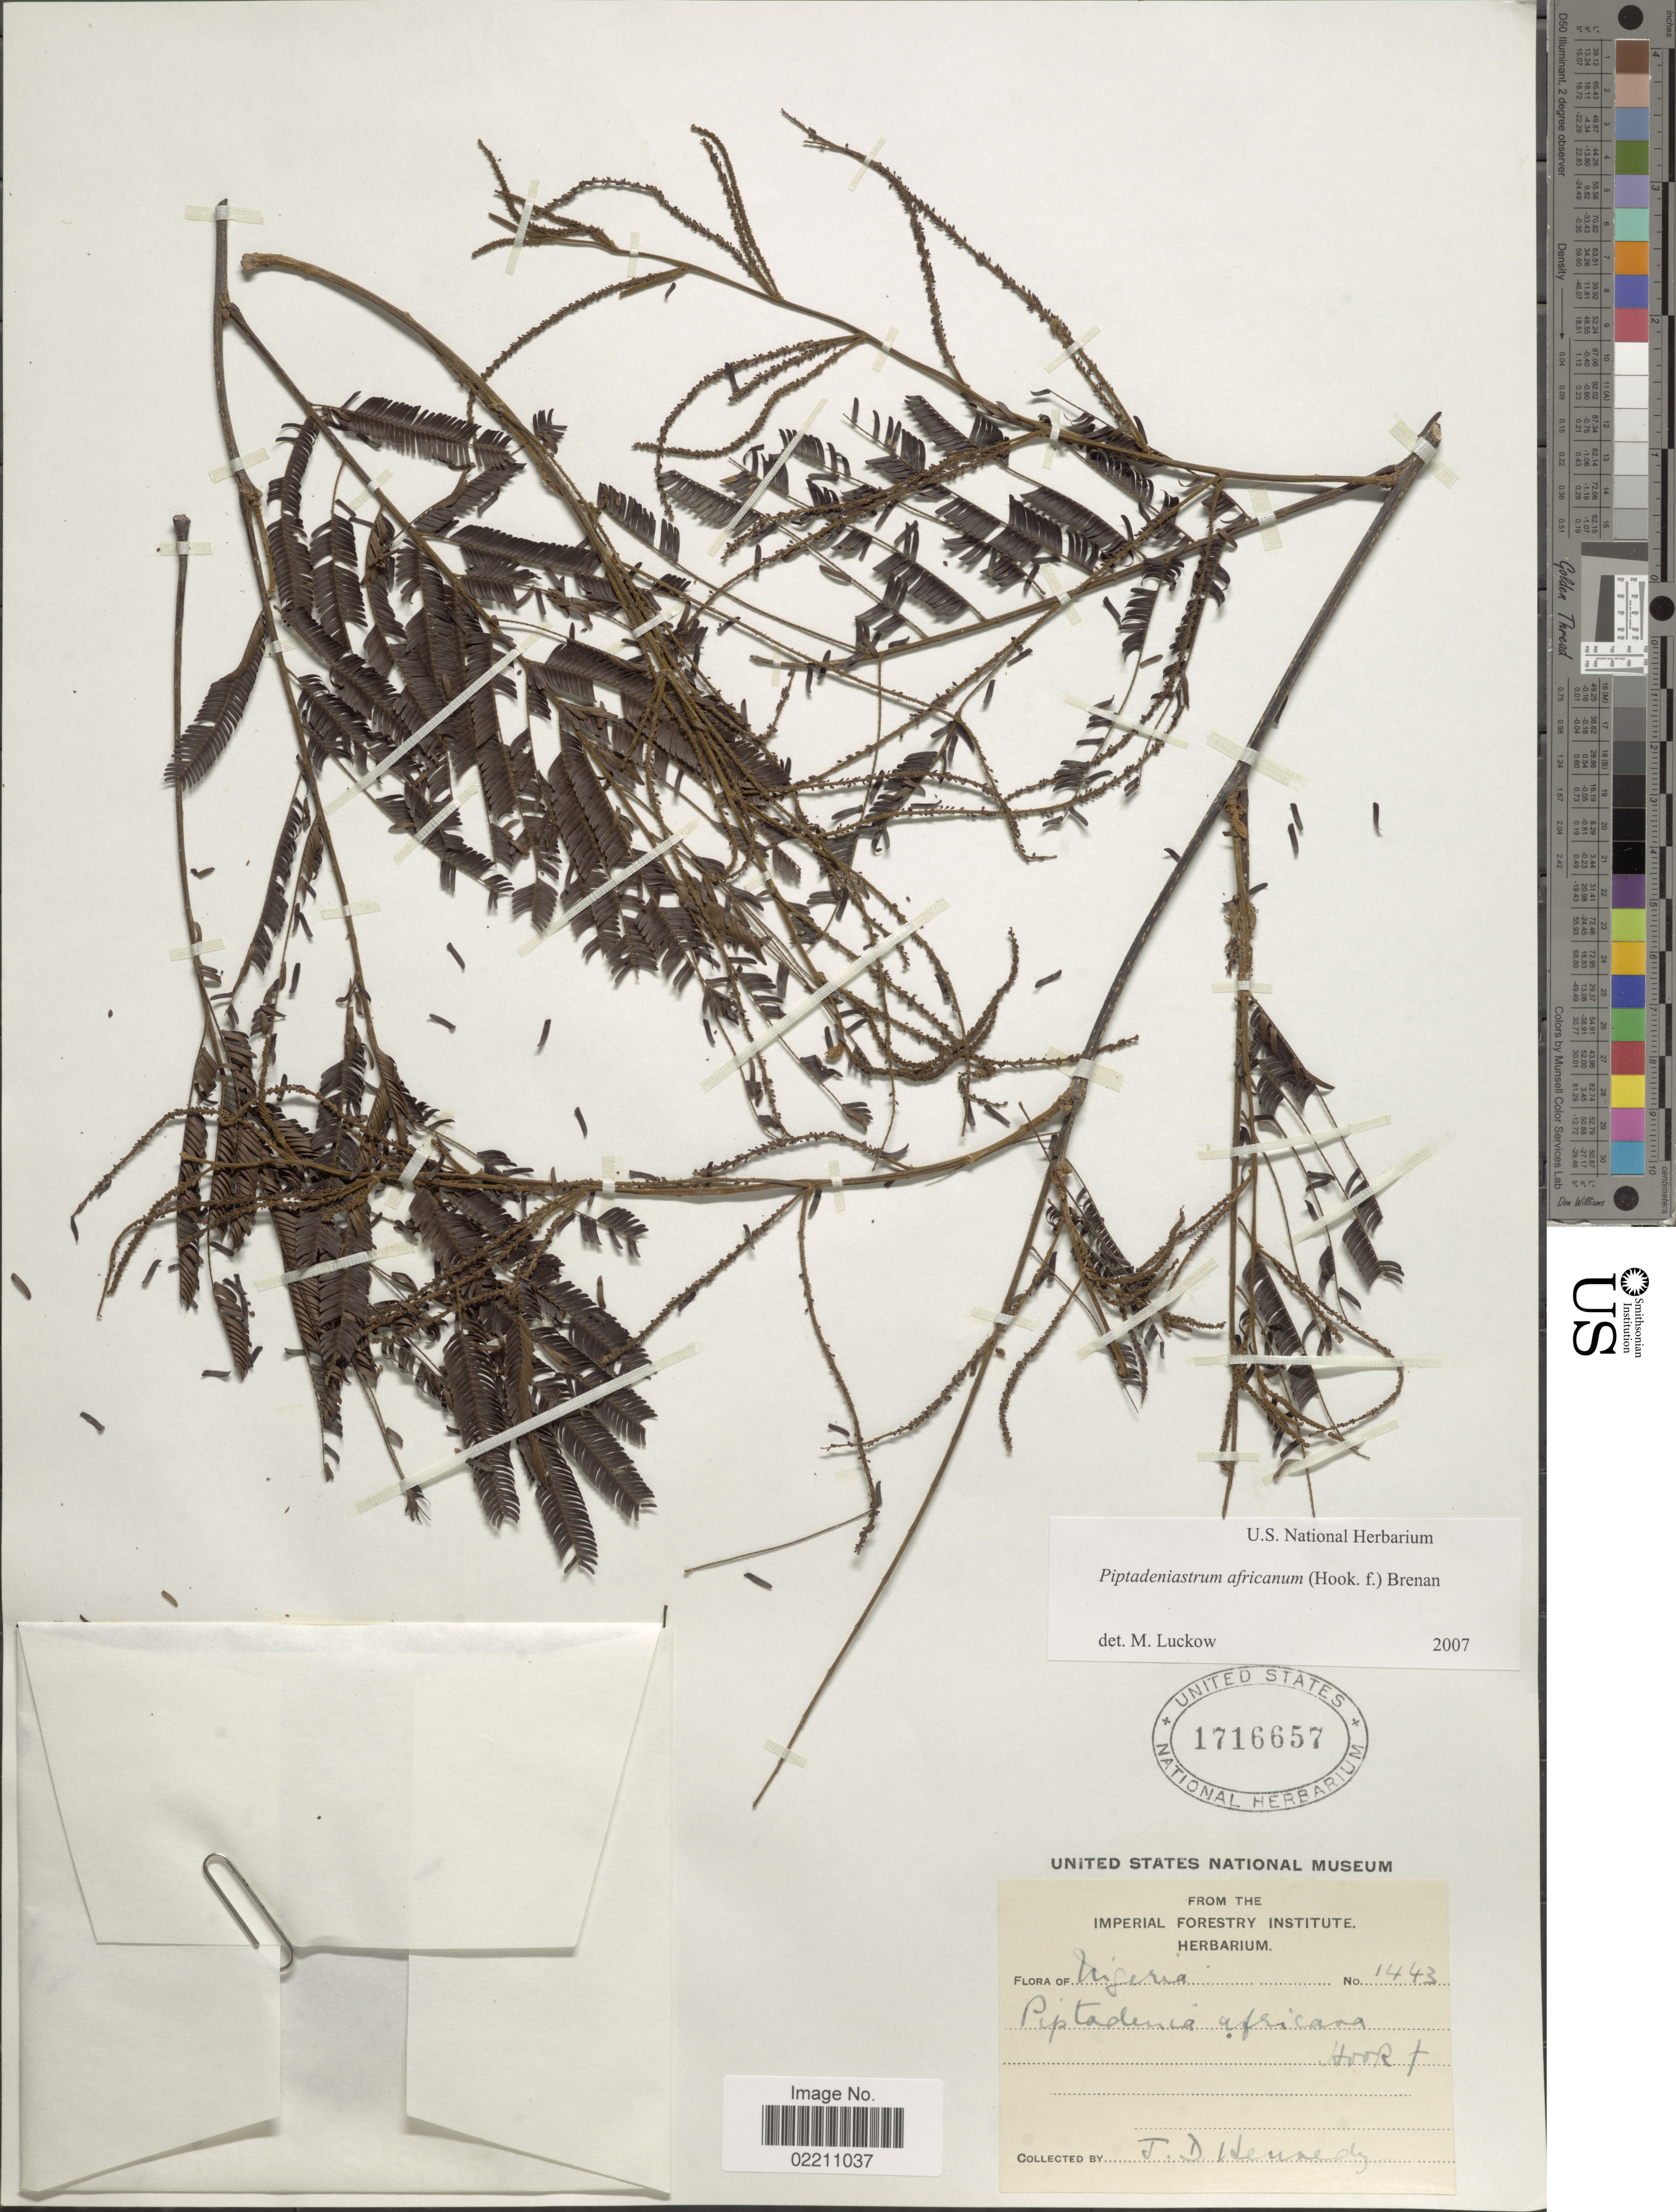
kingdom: Plantae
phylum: Tracheophyta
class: Magnoliopsida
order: Fabales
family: Fabaceae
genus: Piptadeniastrum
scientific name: Piptadeniastrum africanum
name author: (Hook. f.) Brenan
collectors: J. D. Kennedy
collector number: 1443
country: Nigeria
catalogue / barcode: US 1716657